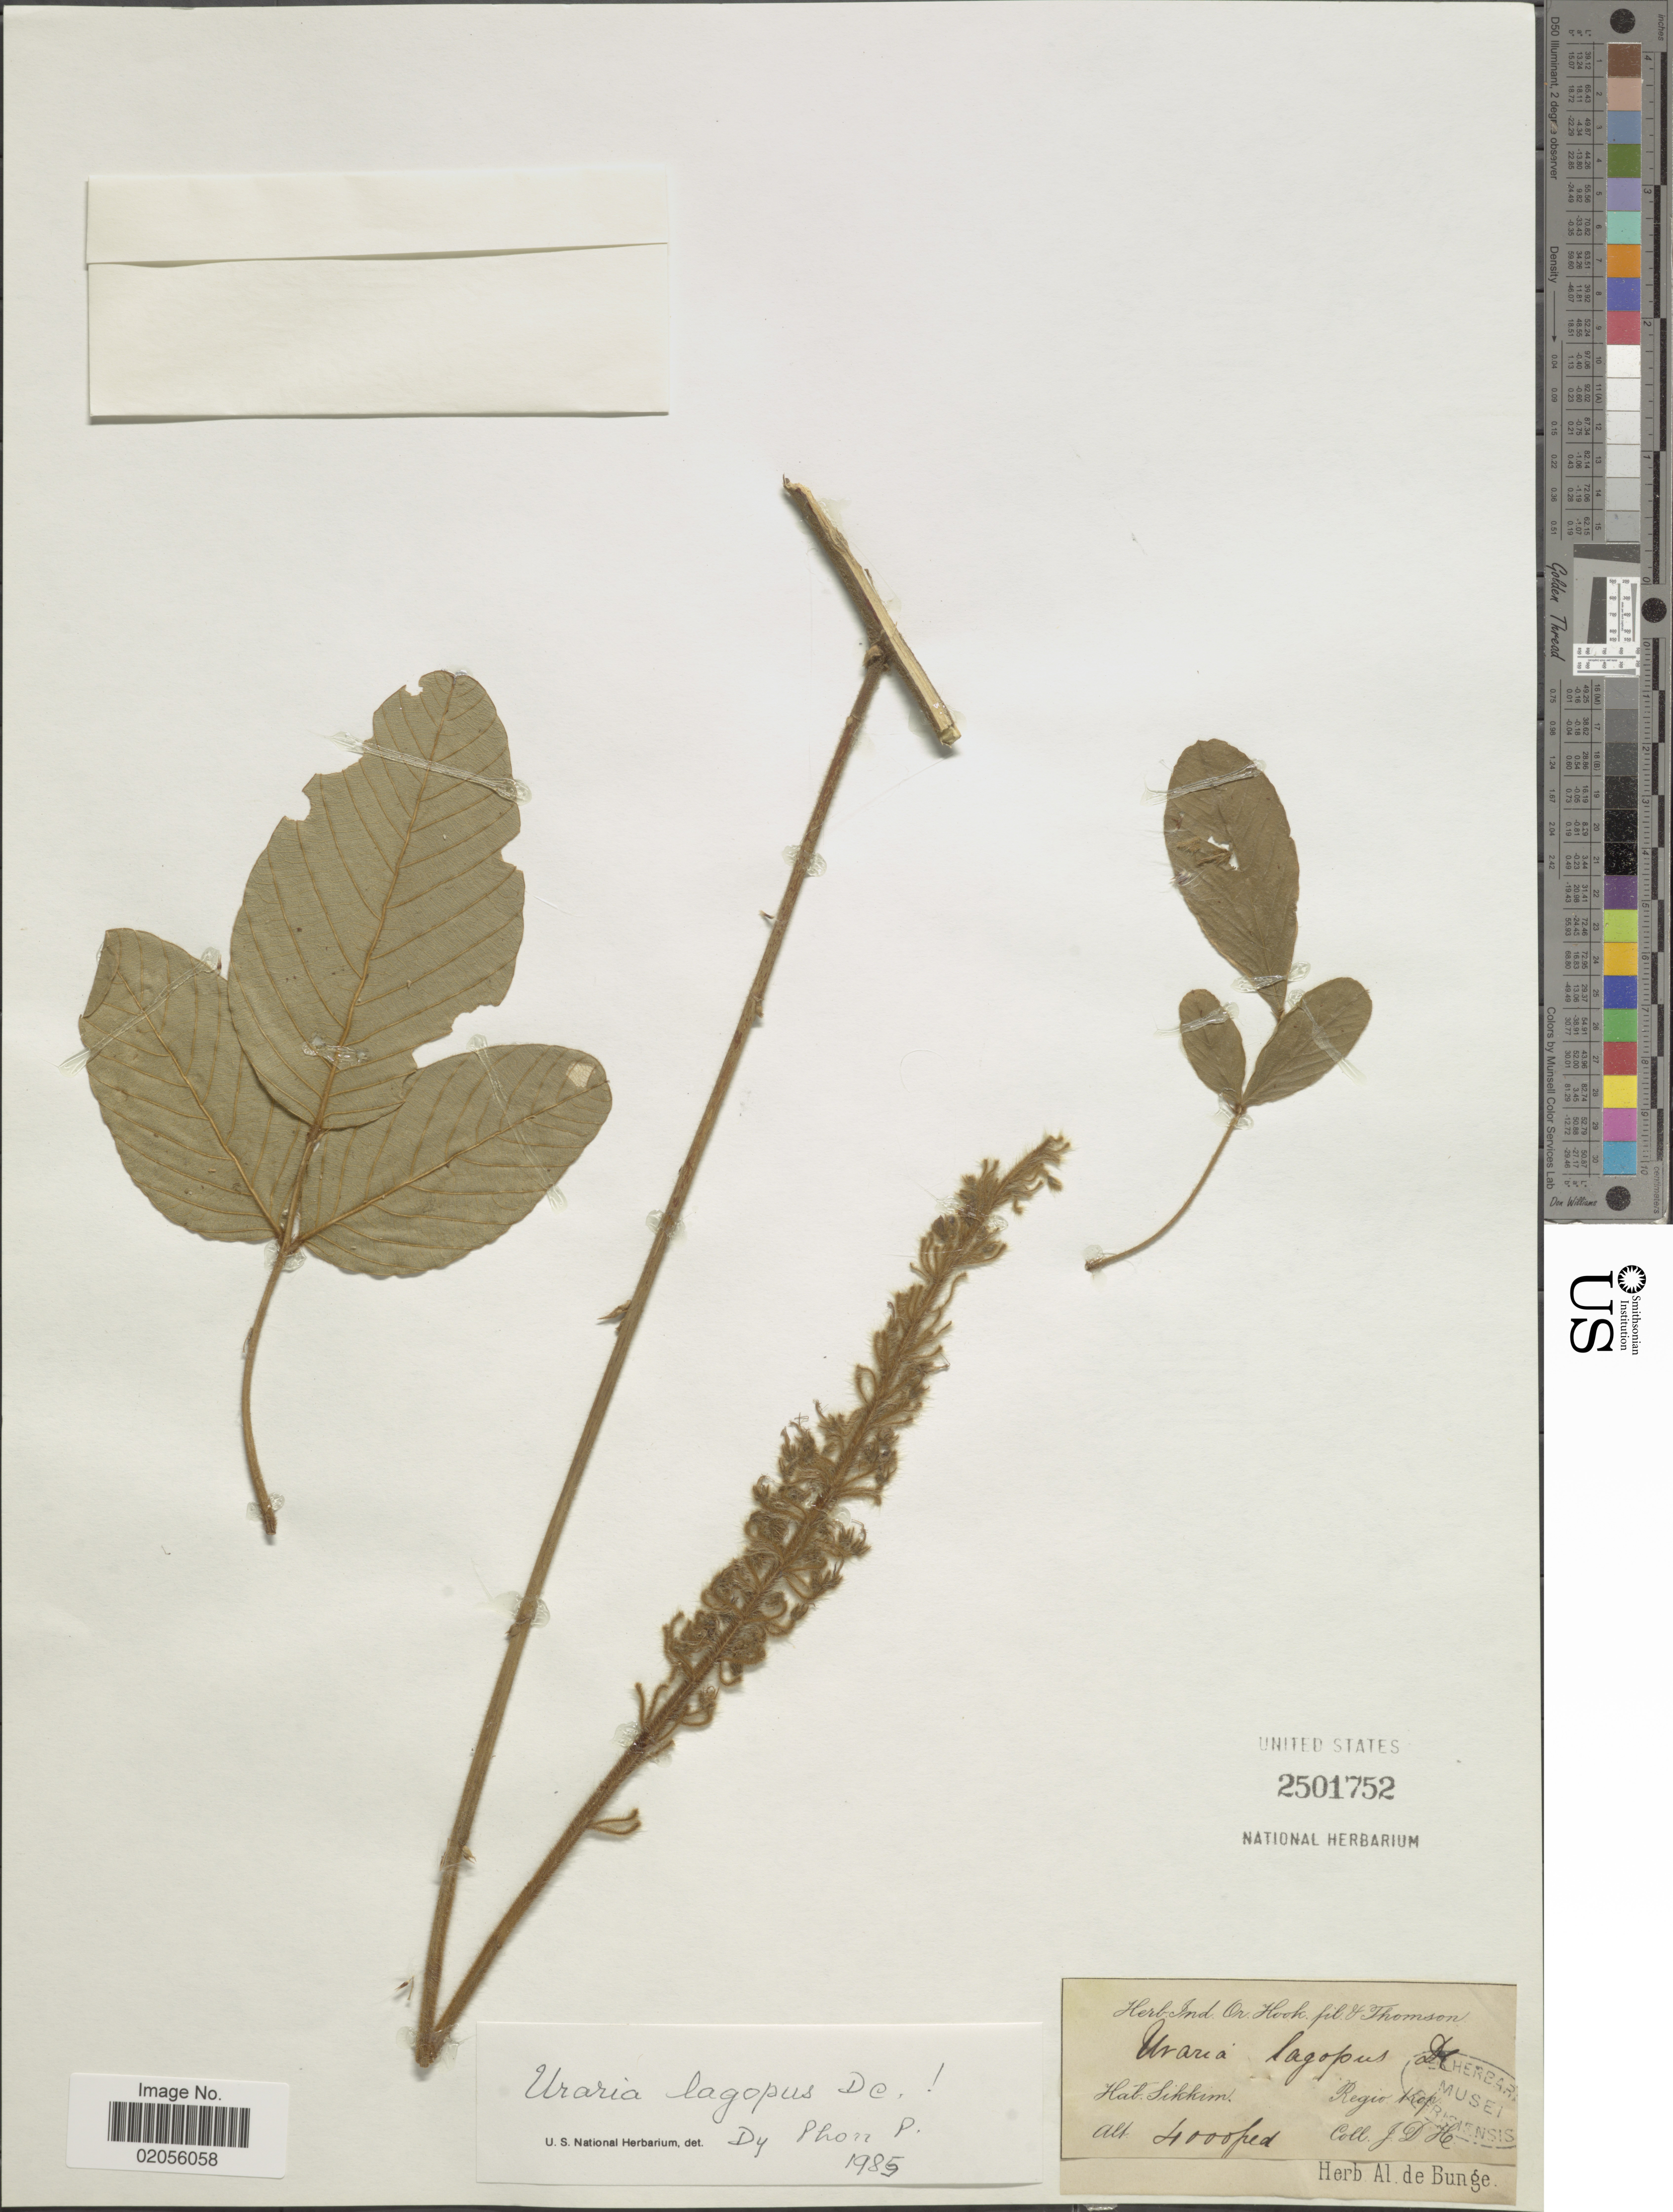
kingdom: Plantae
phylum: Tracheophyta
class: Magnoliopsida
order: Fabales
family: Fabaceae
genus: Uraria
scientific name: Uraria lagopus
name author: DC.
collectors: J. D. Hooker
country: India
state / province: Sikkim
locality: Hab. Sikkim. Regio trop.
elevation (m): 1219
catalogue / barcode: US 2501752